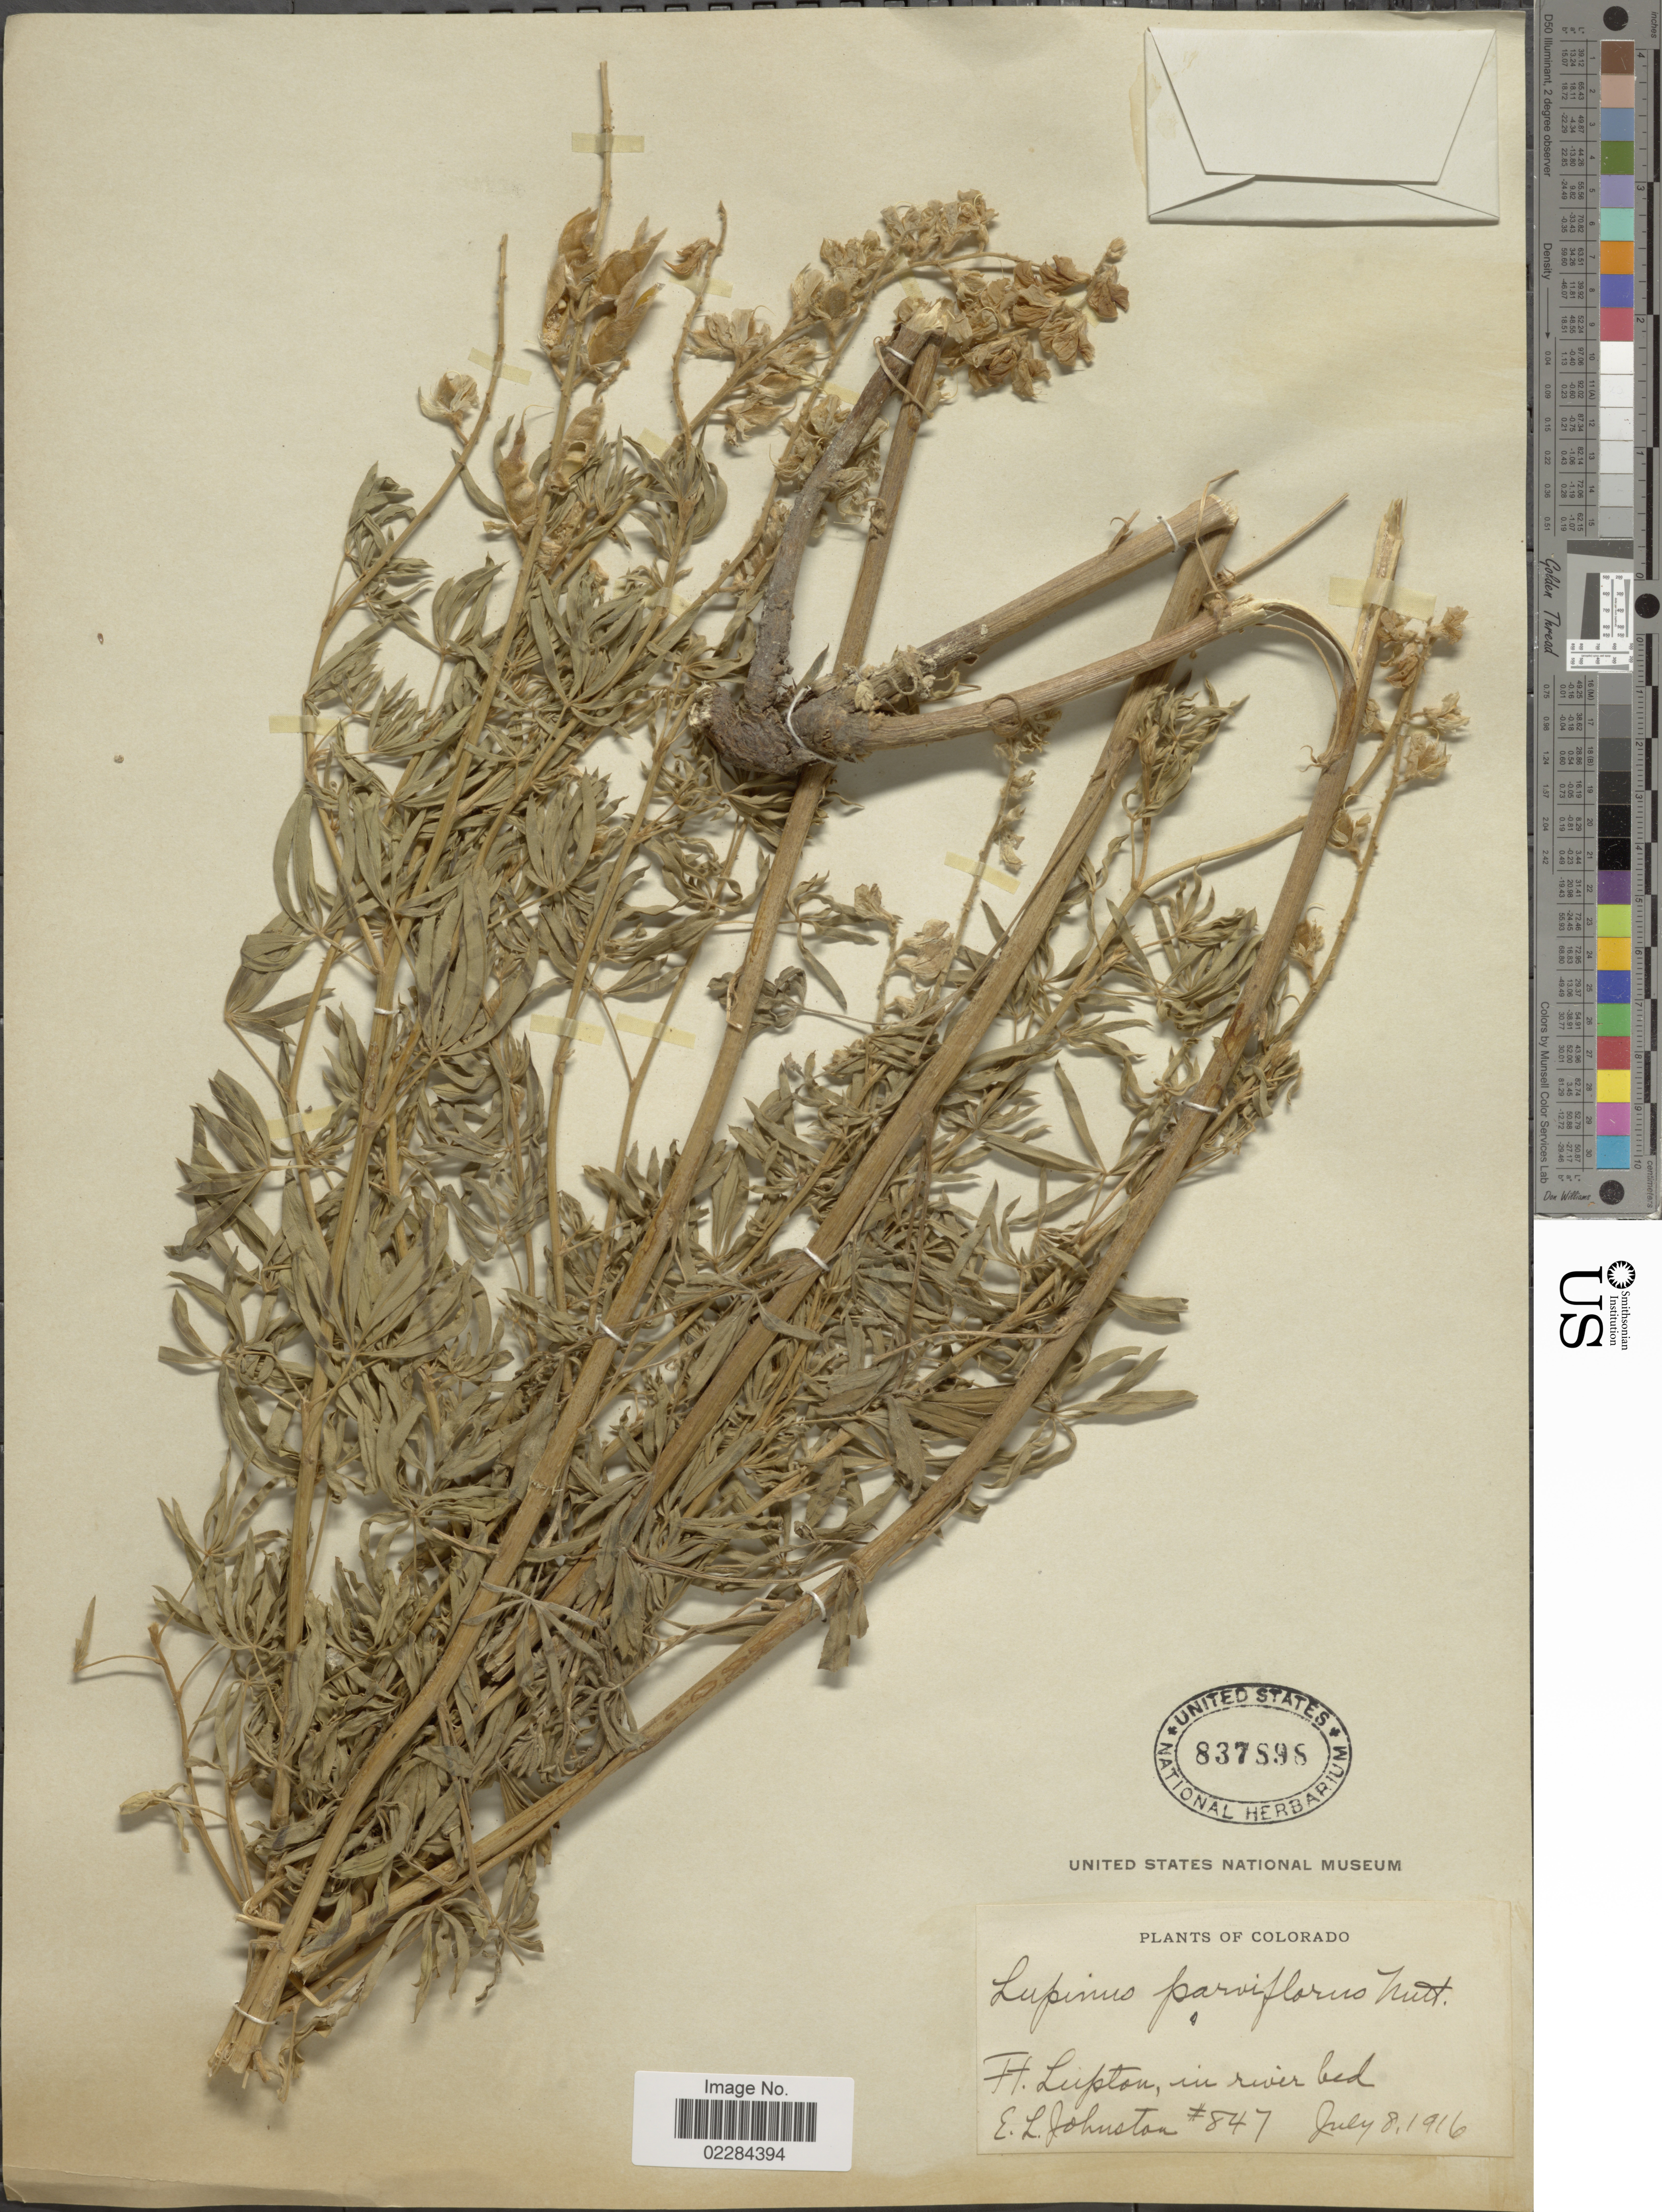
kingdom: Plantae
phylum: Tracheophyta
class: Magnoliopsida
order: Fabales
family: Fabaceae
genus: Lupinus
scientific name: Lupinus argenteus var. parviflorus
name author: (Nutt. ex Hook. & Arn.) C.L. Hitchc.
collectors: E. L. Johnston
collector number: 847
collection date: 1916-07-08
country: United States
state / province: Colorado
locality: Ft. Lupton, in river bed.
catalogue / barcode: US 837898